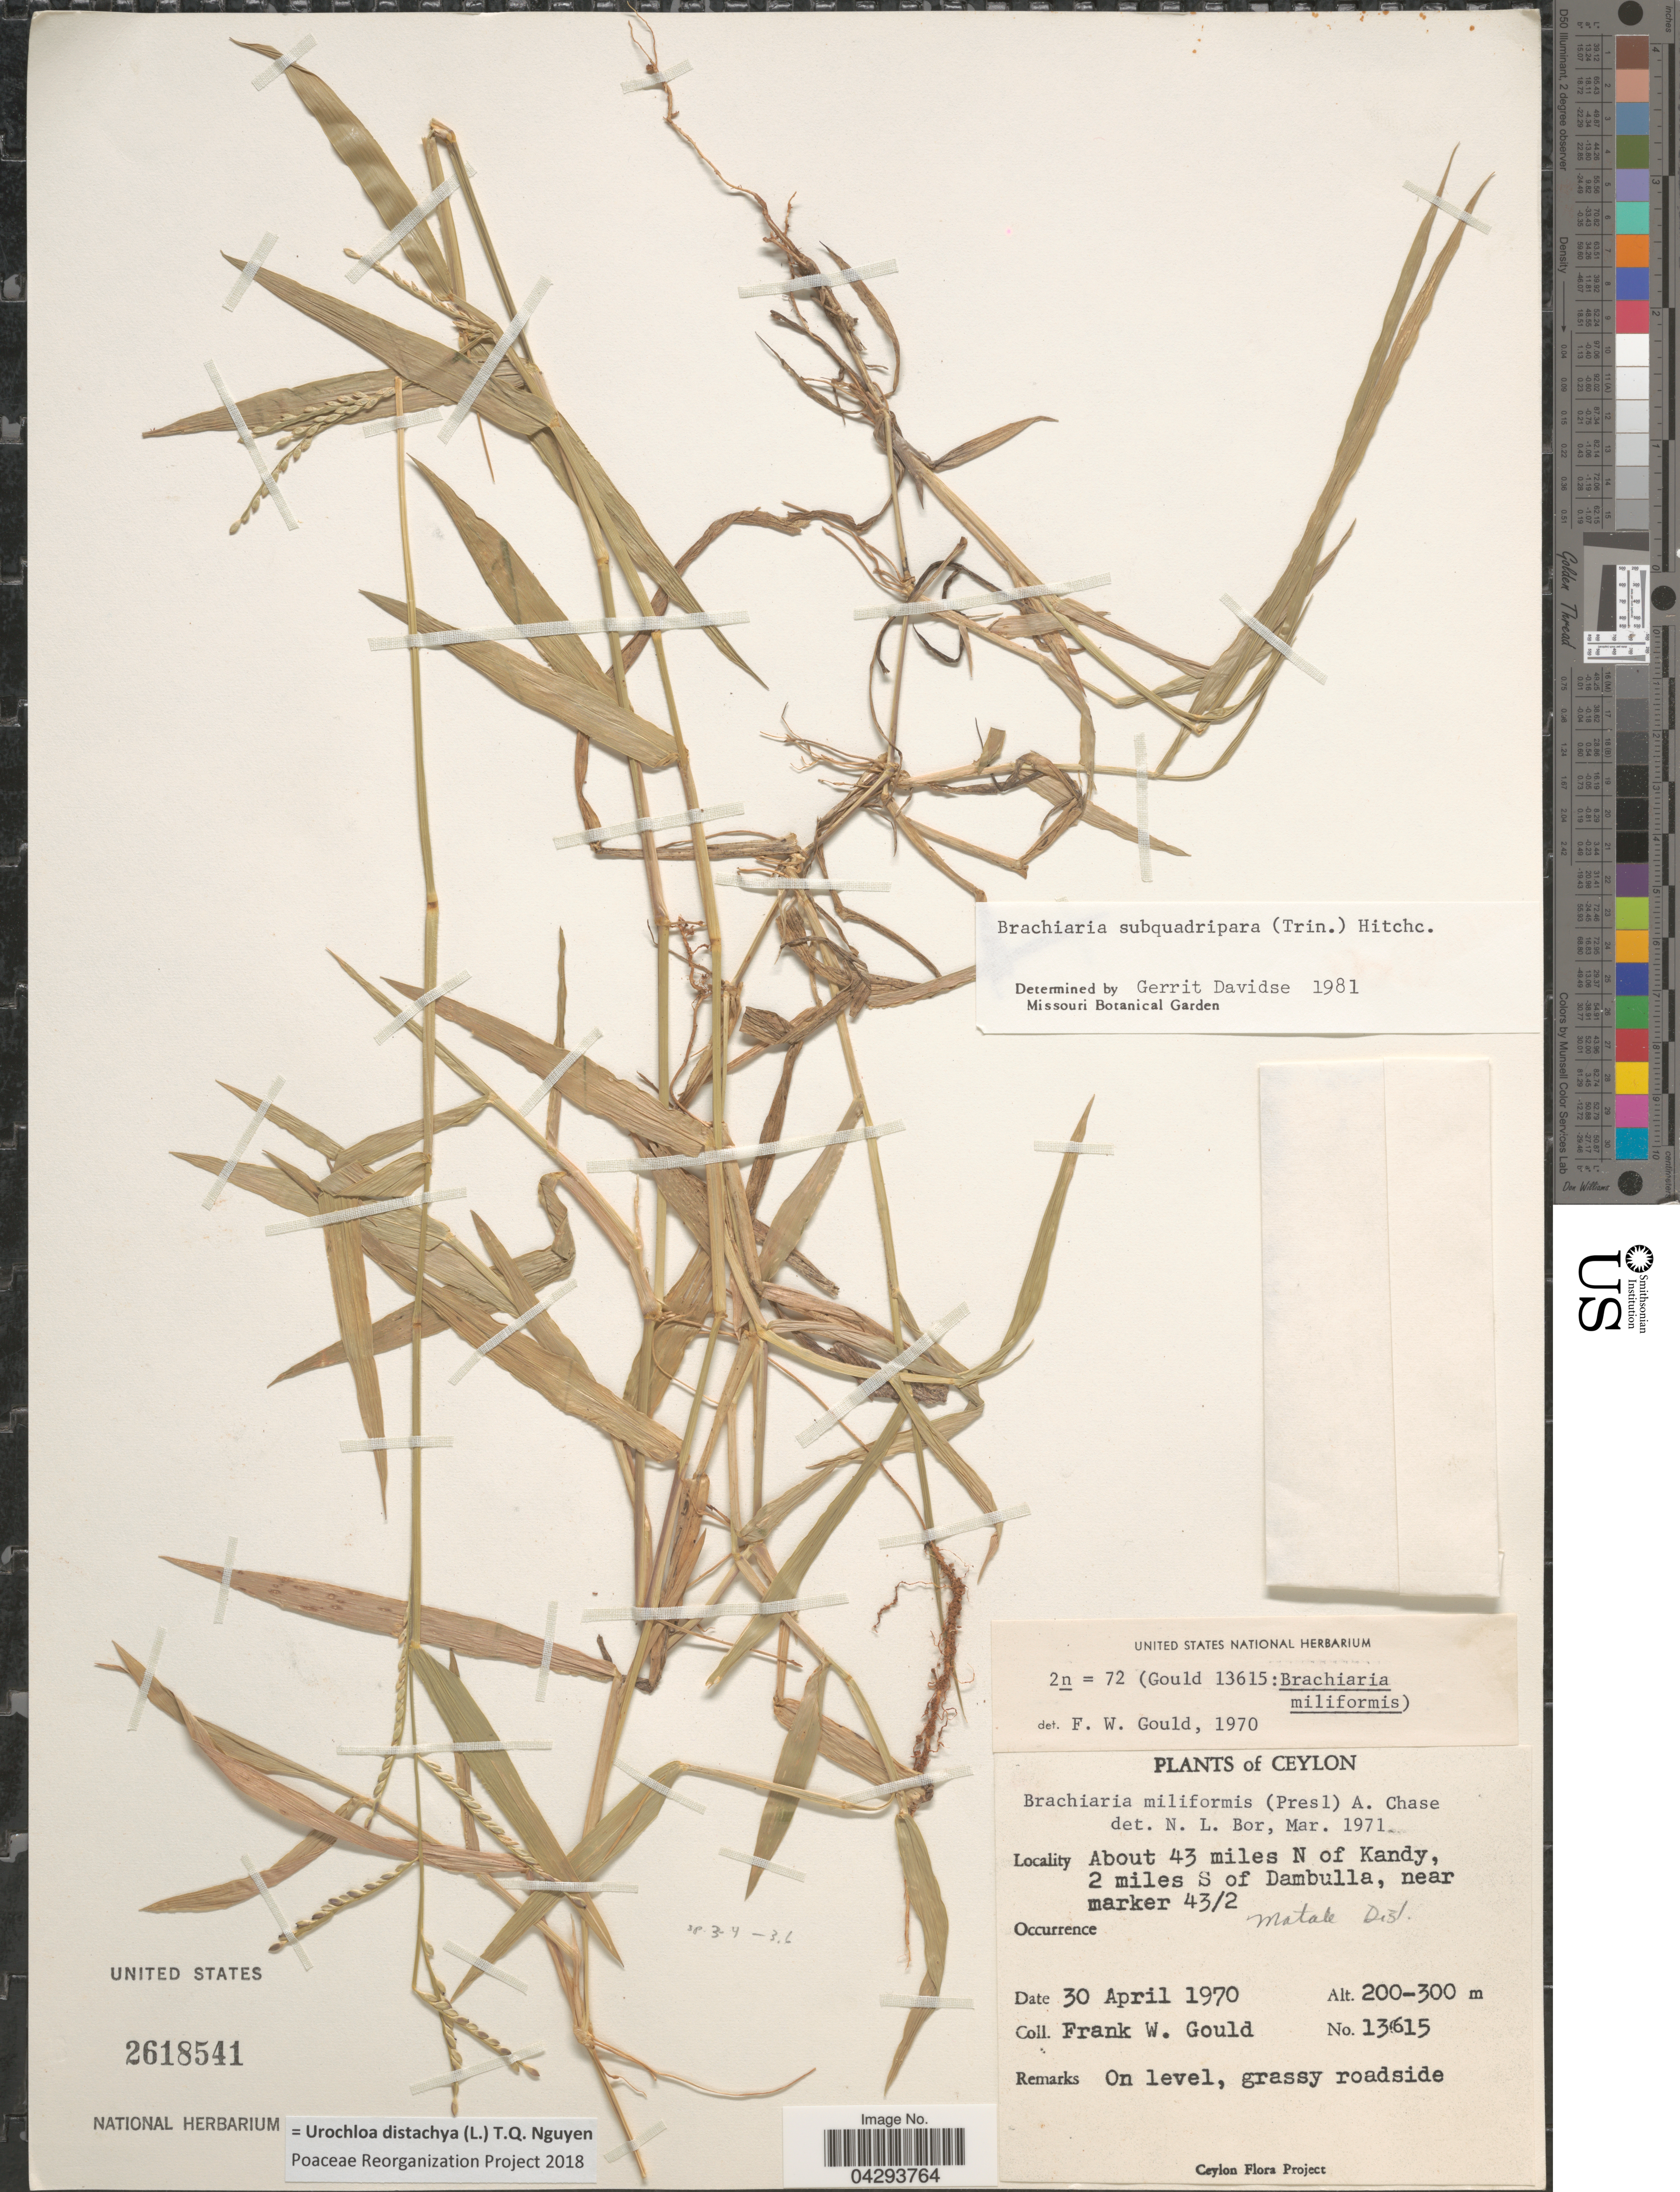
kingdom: Plantae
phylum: Tracheophyta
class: Liliopsida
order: Poales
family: Poaceae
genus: Urochloa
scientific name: Urochloa distachya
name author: (L.) T.Q. Nguyen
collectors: F. W. Gould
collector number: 13615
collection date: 1970-04-30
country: Sri Lanka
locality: Ceylon. About 43 miles N of Kandy, 2 miles S of Dambulla, near marker 43/2. Matale Dist.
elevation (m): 200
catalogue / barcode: US 2618541